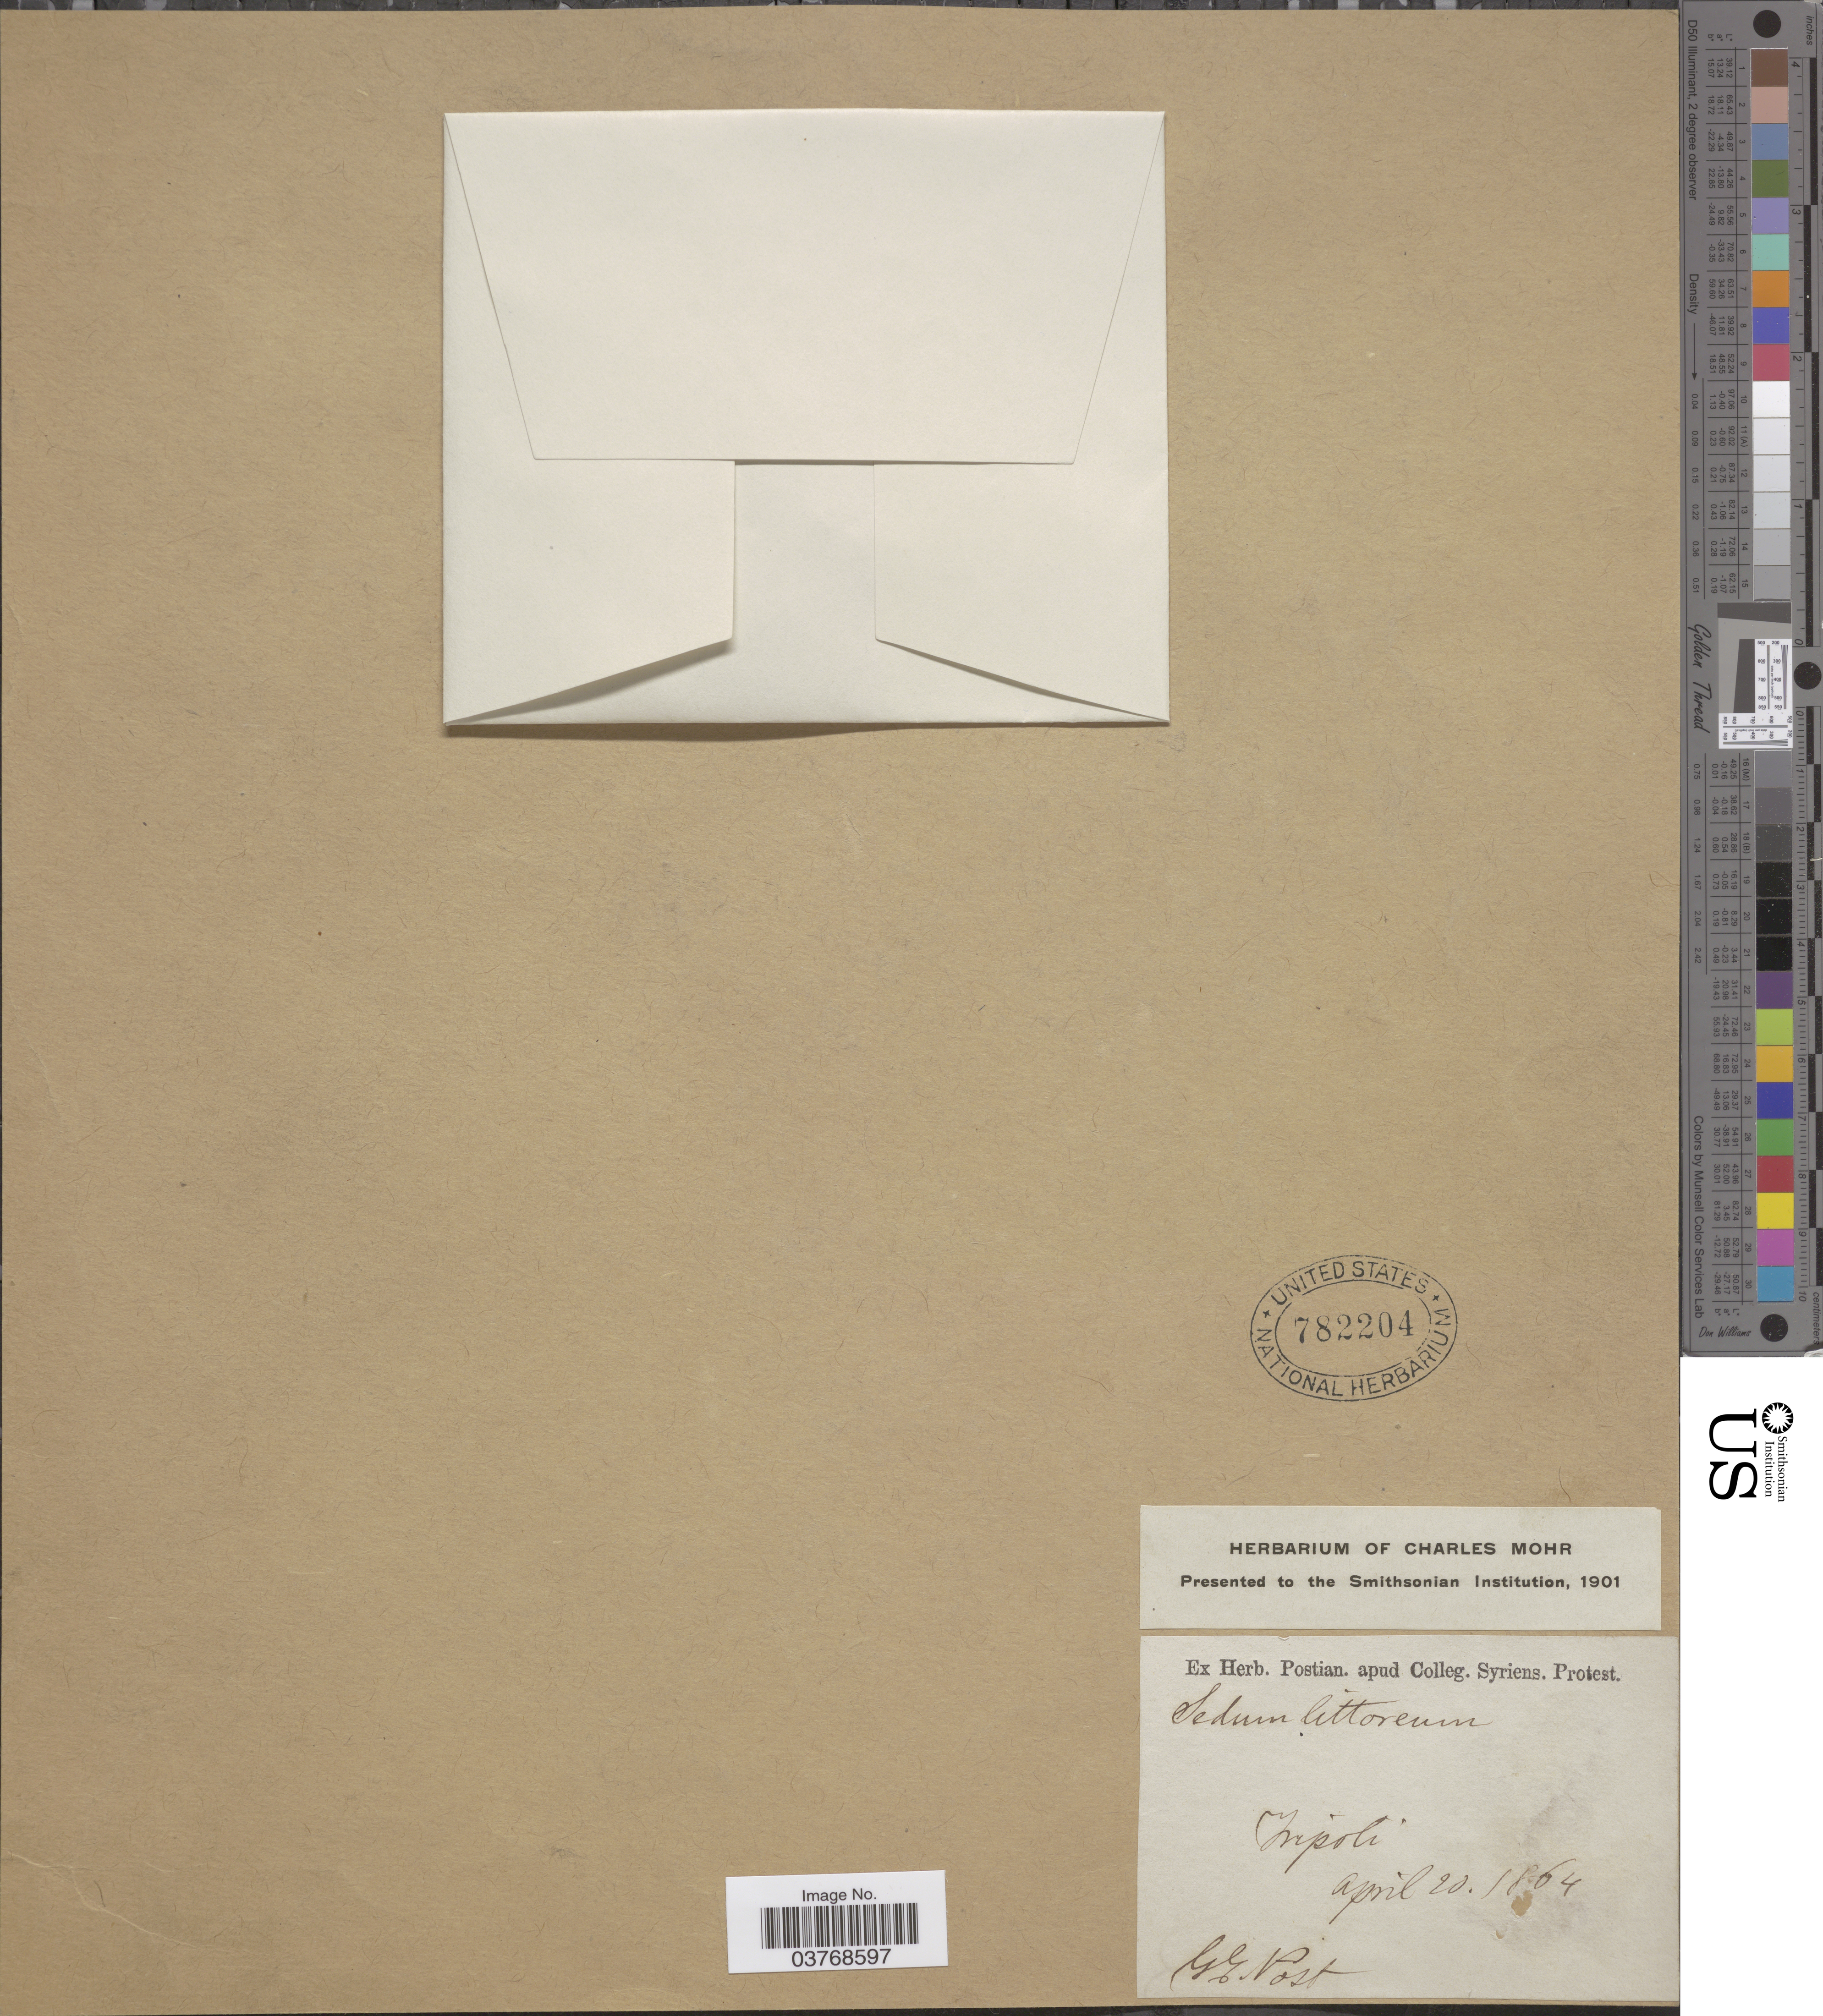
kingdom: Plantae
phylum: Tracheophyta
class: Magnoliopsida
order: Saxifragales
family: Crassulaceae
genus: Sedum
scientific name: Sedum litoreum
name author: Gussone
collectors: G. E. Post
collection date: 1864-04-20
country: Syria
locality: Tripoli.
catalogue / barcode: US 782204